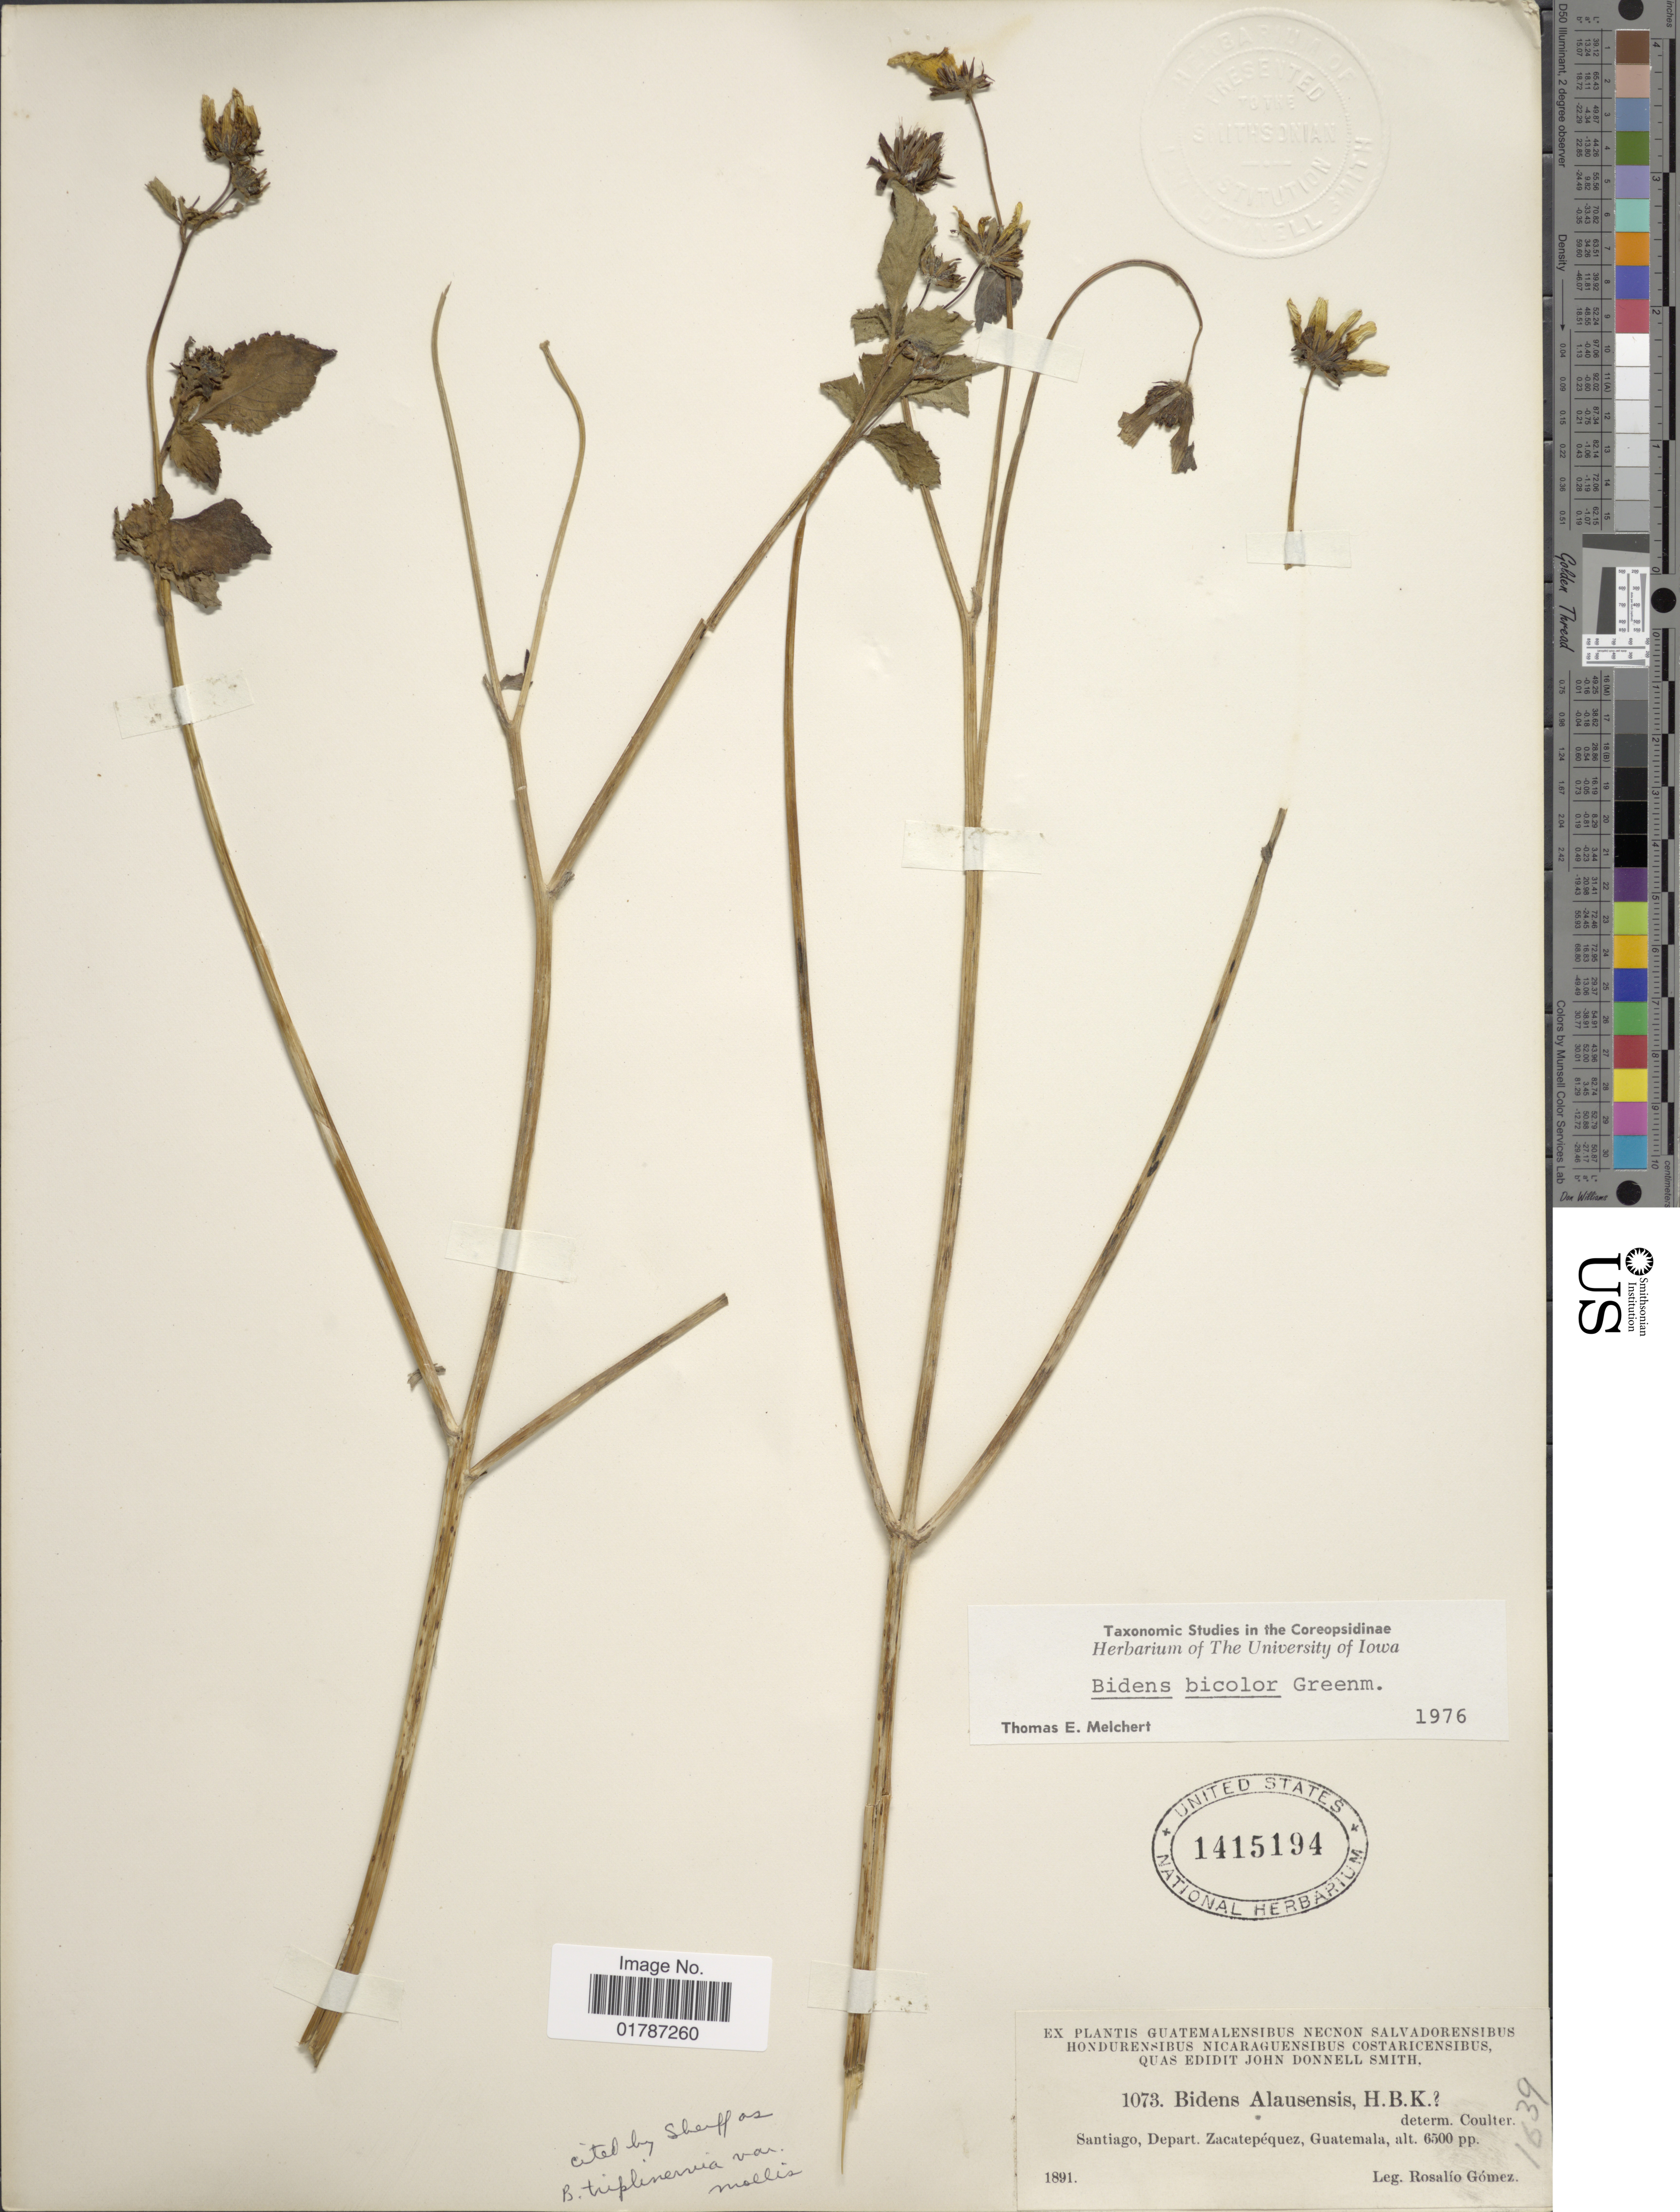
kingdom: Plantae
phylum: Tracheophyta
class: Magnoliopsida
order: Asterales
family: Asteraceae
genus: Bidens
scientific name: Bidens bicolor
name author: Greenm.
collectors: R. Gómez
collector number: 1073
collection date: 1891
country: Guatemala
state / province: Sacatepéquez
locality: Santiago, Depart. Zacatepequez, Guatemala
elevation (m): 1981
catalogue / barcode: US 14215194